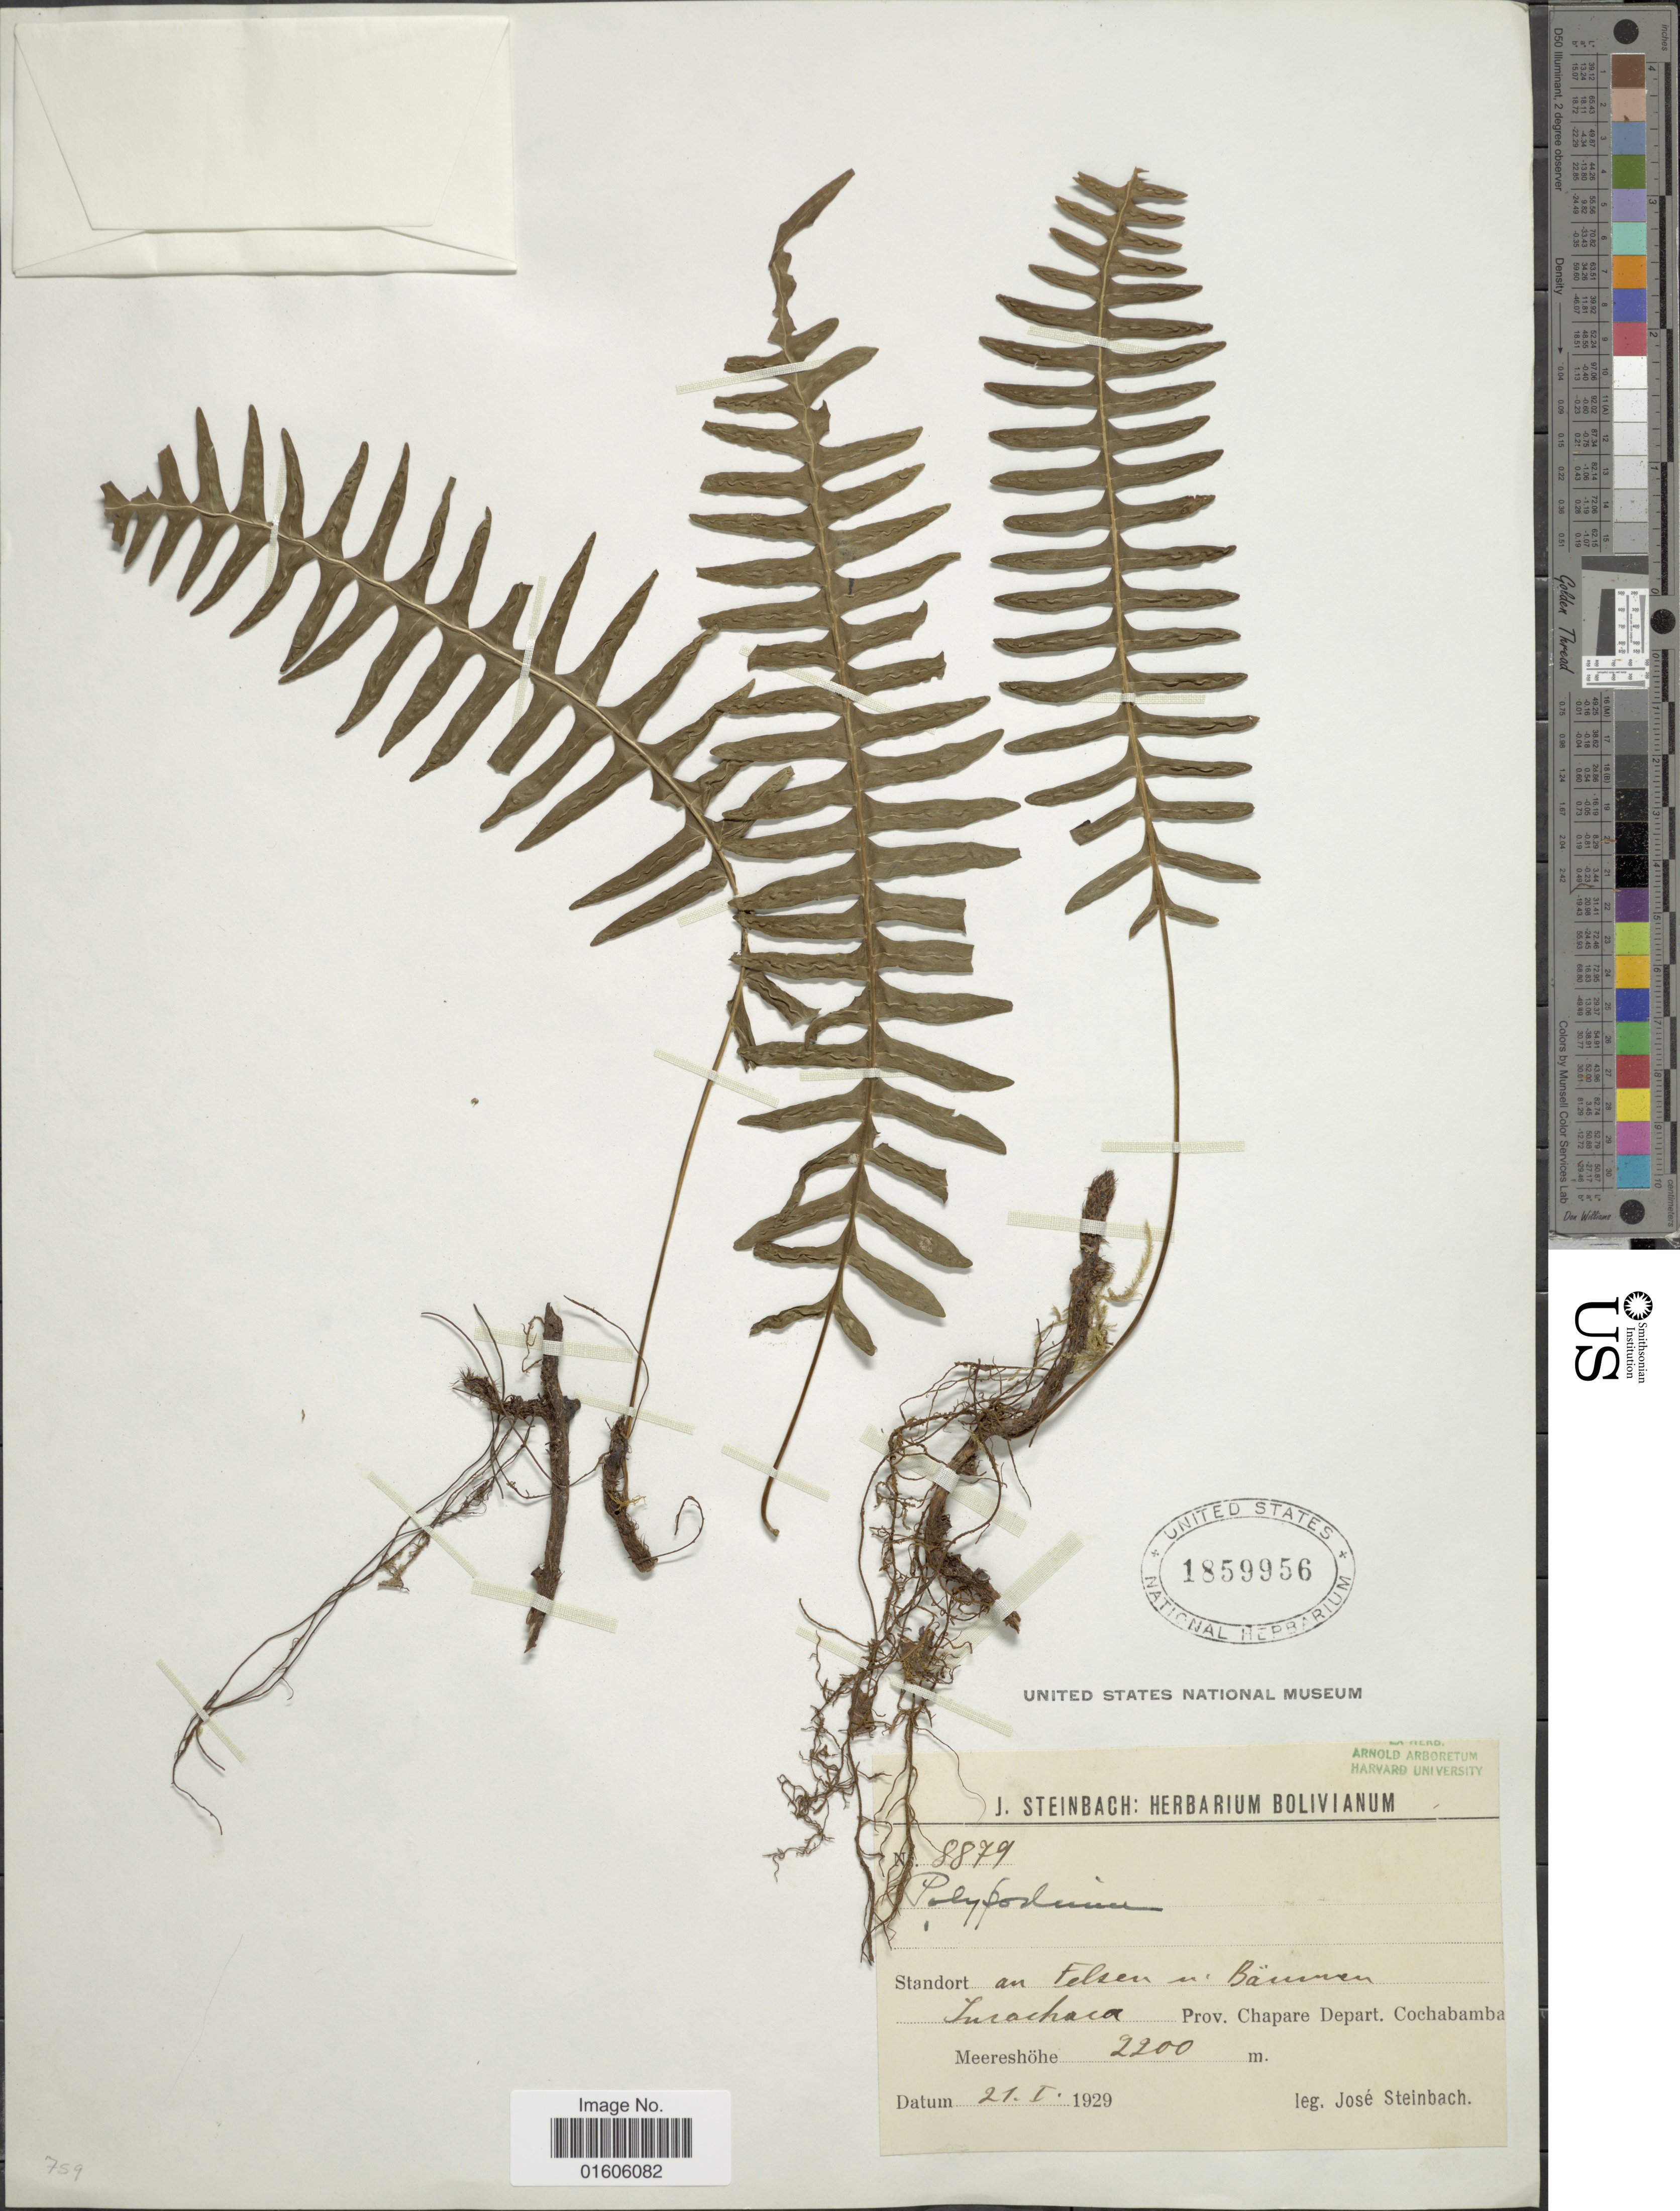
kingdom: Plantae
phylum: Tracheophyta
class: Polypodiopsida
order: Polypodiales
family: Polypodiaceae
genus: Serpocaulon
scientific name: Serpocaulon dasypleuron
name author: (Kunze) A.R. Sm.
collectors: J. Steinbach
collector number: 8879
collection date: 1929-01-21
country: Bolivia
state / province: Cochabamba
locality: An Felsen in Bäumen Incachaca Prov. Chapare Depart. Cochabamba.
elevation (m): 2200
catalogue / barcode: US 1859956